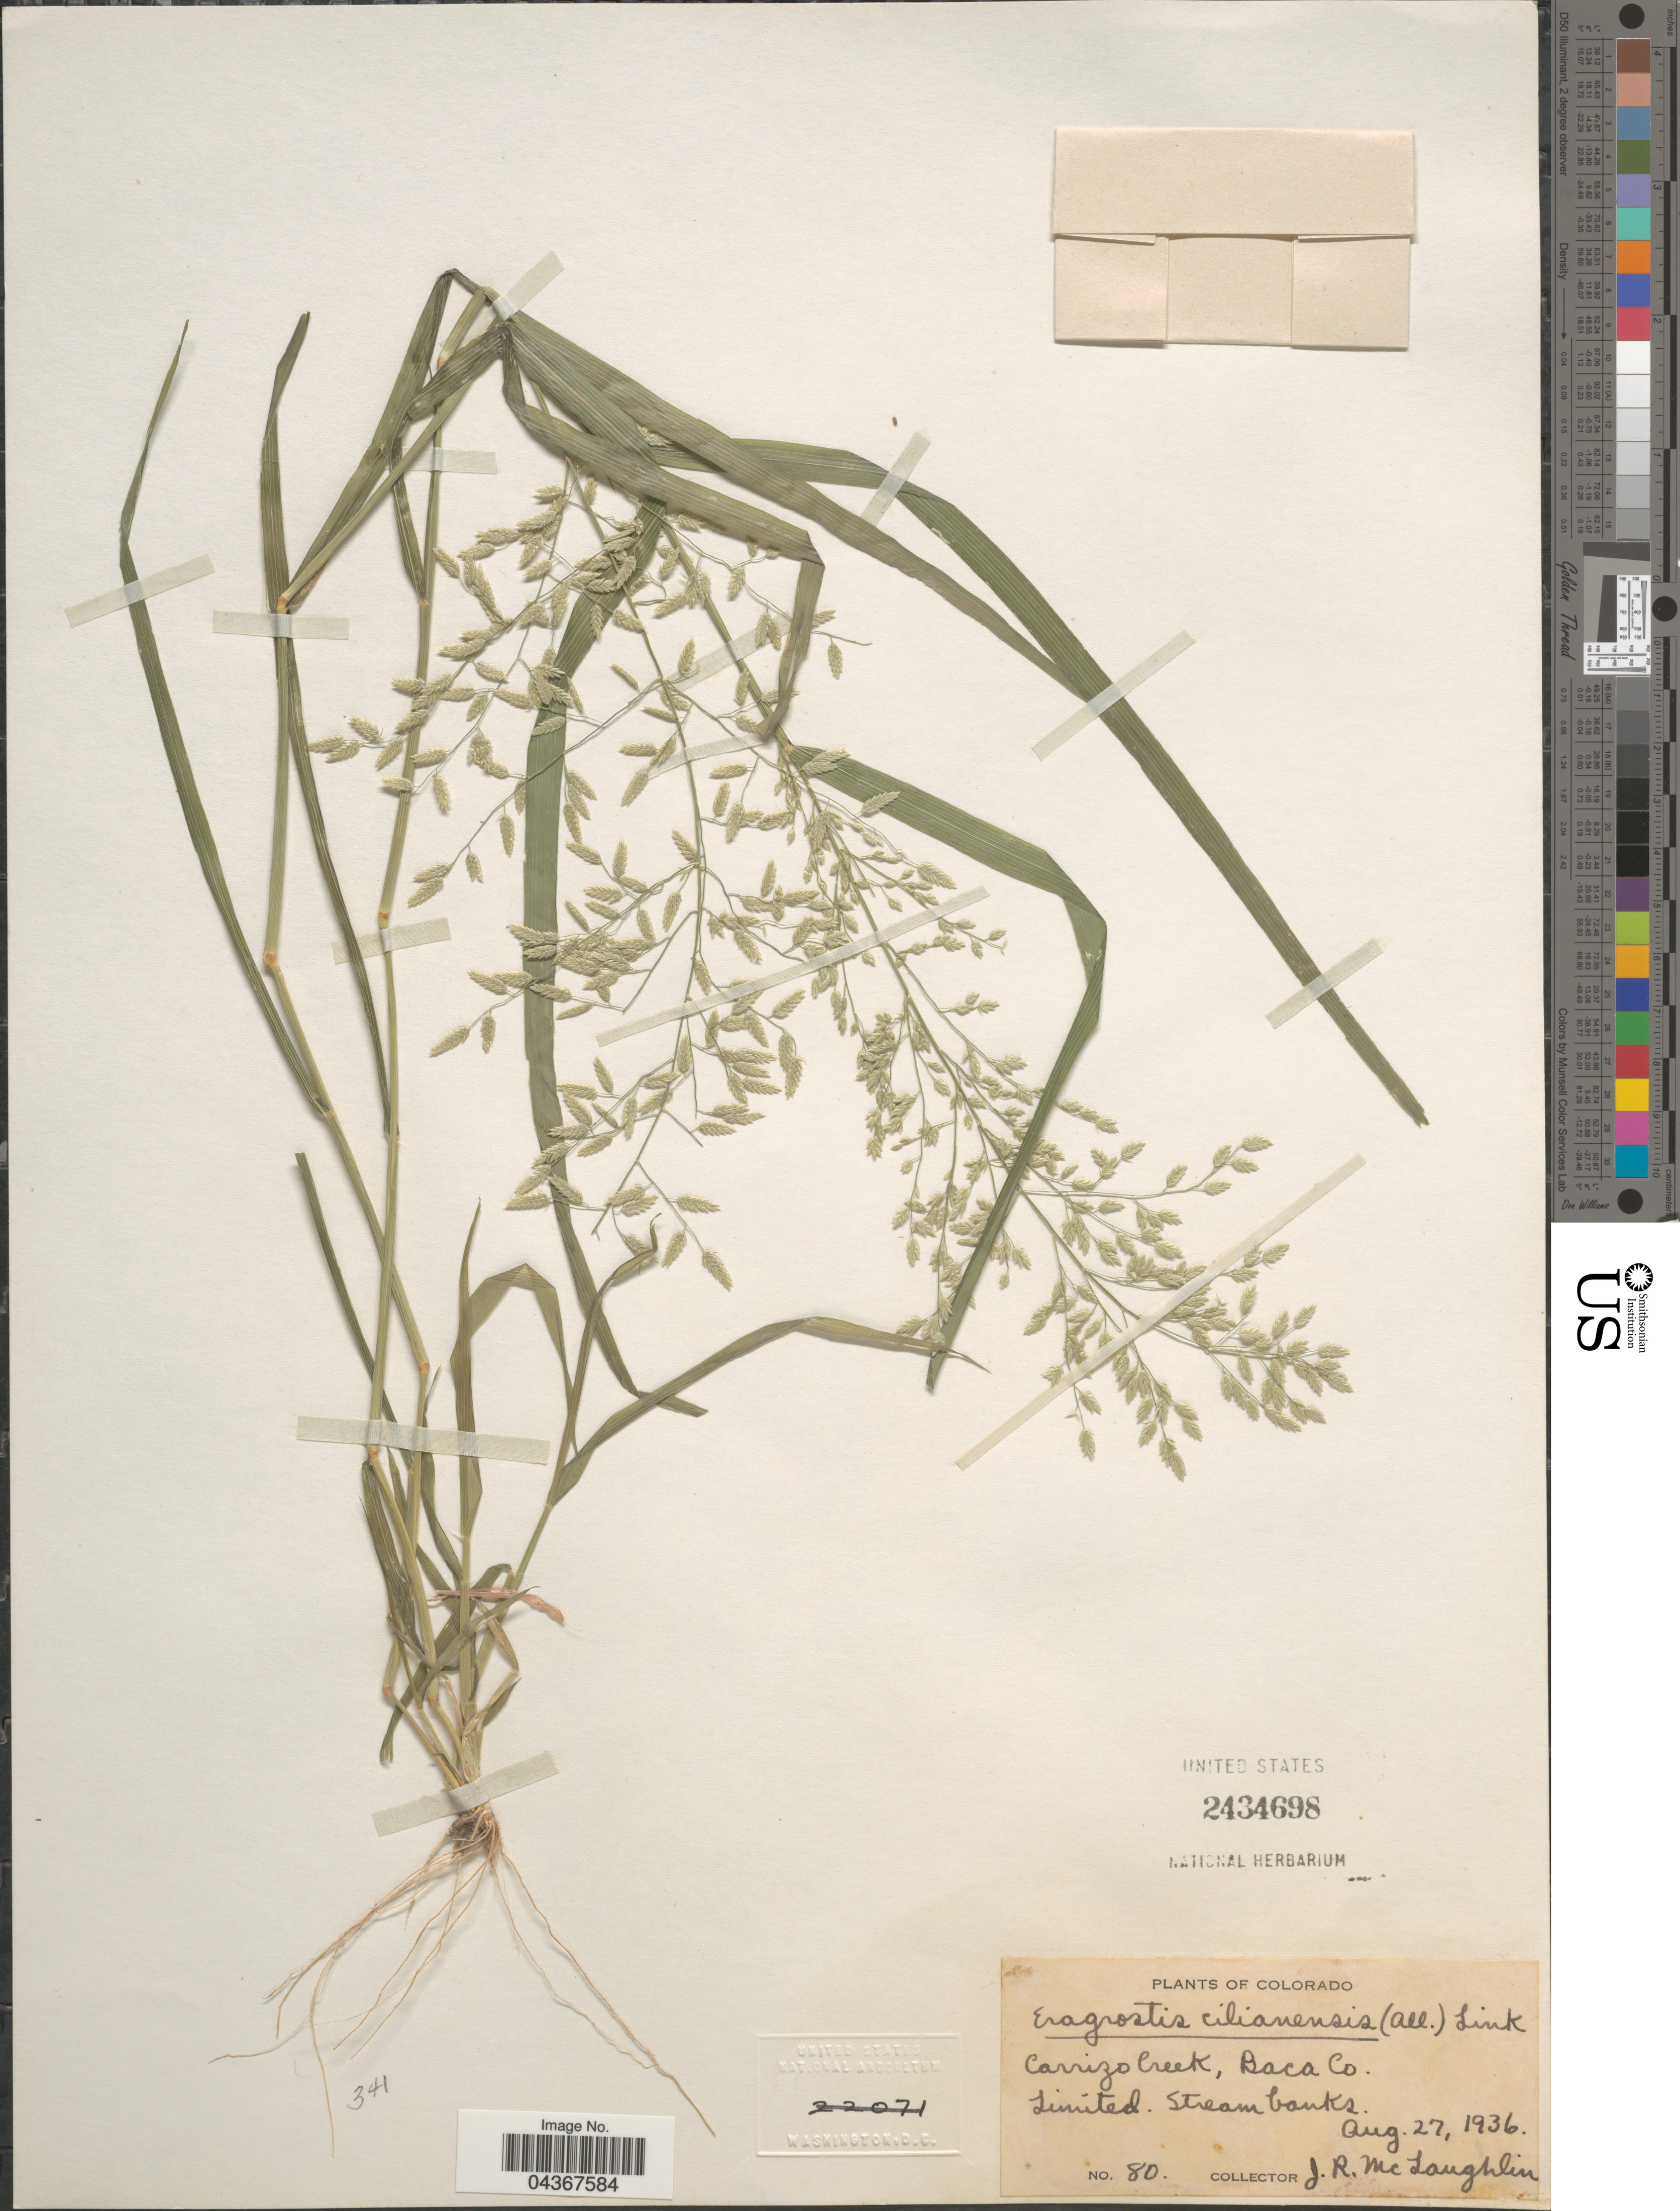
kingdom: Plantae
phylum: Tracheophyta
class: Liliopsida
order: Poales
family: Poaceae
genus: Eragrostis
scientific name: Eragrostis cilianensis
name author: (Bellardi) Vignolo ex Janch.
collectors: J. McLaughlin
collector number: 80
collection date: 1936-08-27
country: United States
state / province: Colorado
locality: Carrizo Creek, Baca Co.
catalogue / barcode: US 2434698